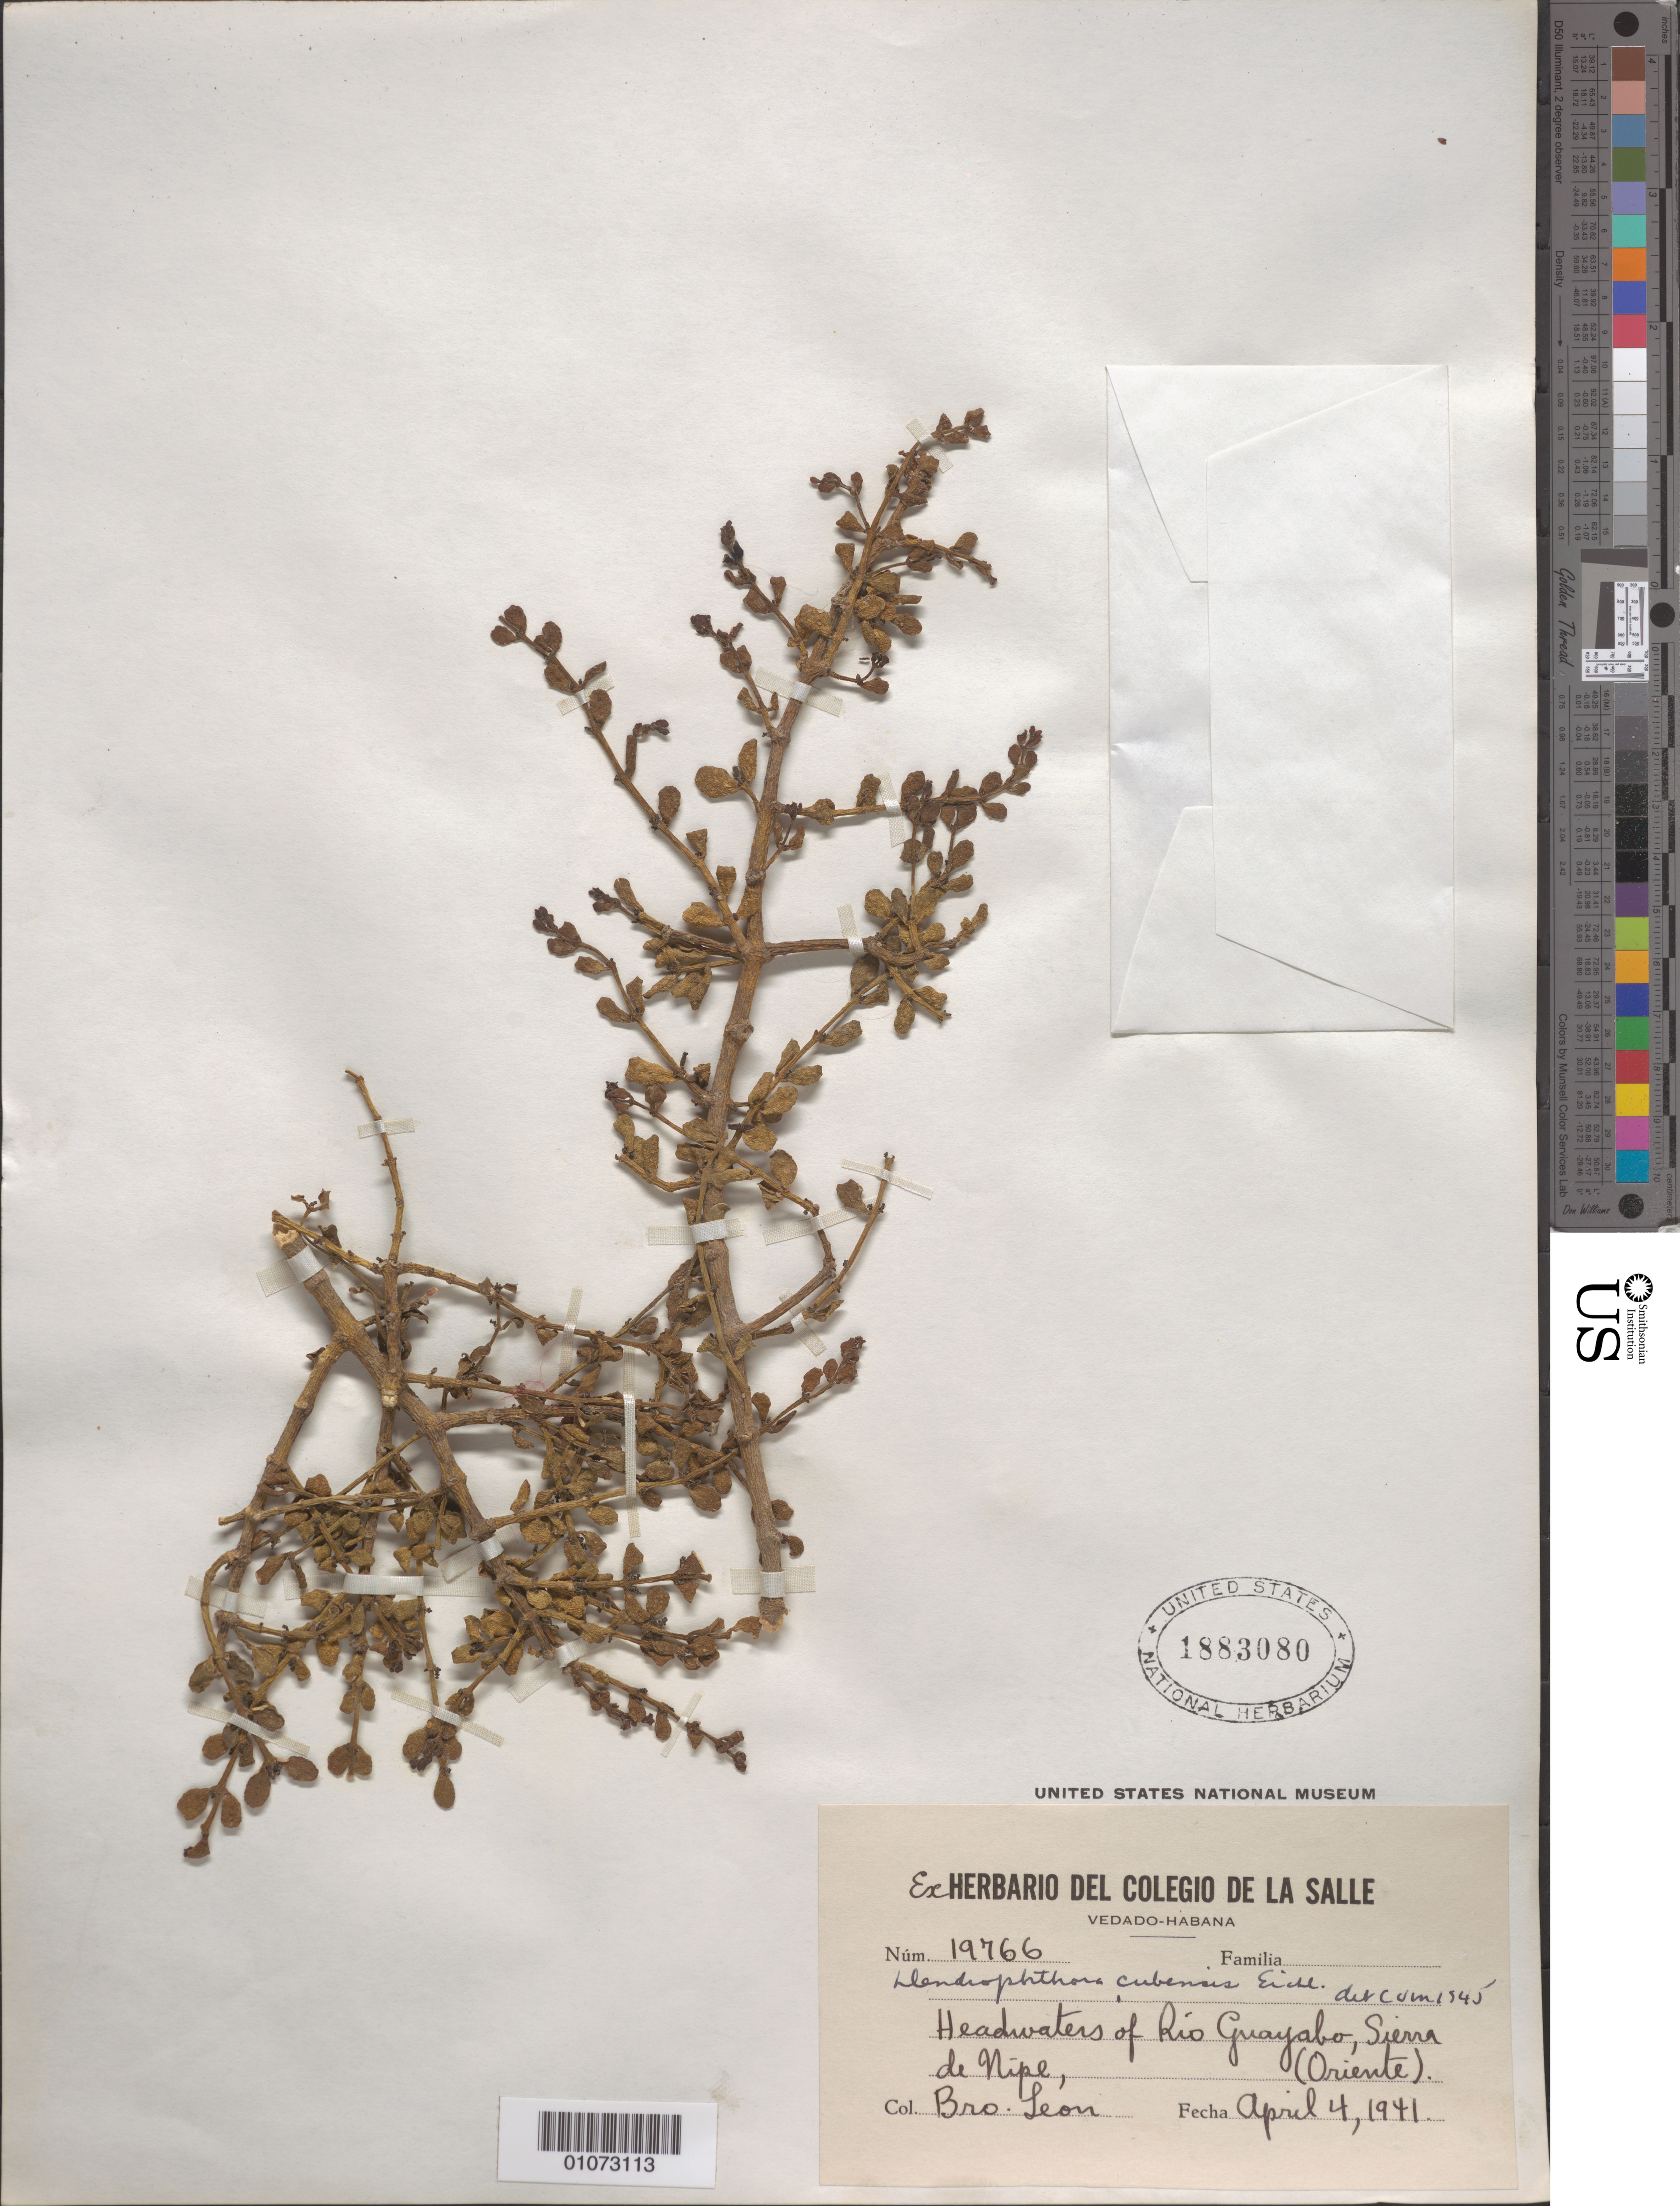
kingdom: Plantae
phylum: Tracheophyta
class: Magnoliopsida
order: Santalales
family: Viscaceae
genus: Dendrophthora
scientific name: Dendrophthora cubensis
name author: Eichler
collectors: Bro. León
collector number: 19766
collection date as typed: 04 Apr 1941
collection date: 1941-04-04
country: Cuba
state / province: Holguín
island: Cuba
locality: Headwaters of Rio Guayabo, Sierra de Nipe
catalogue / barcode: US 1883080